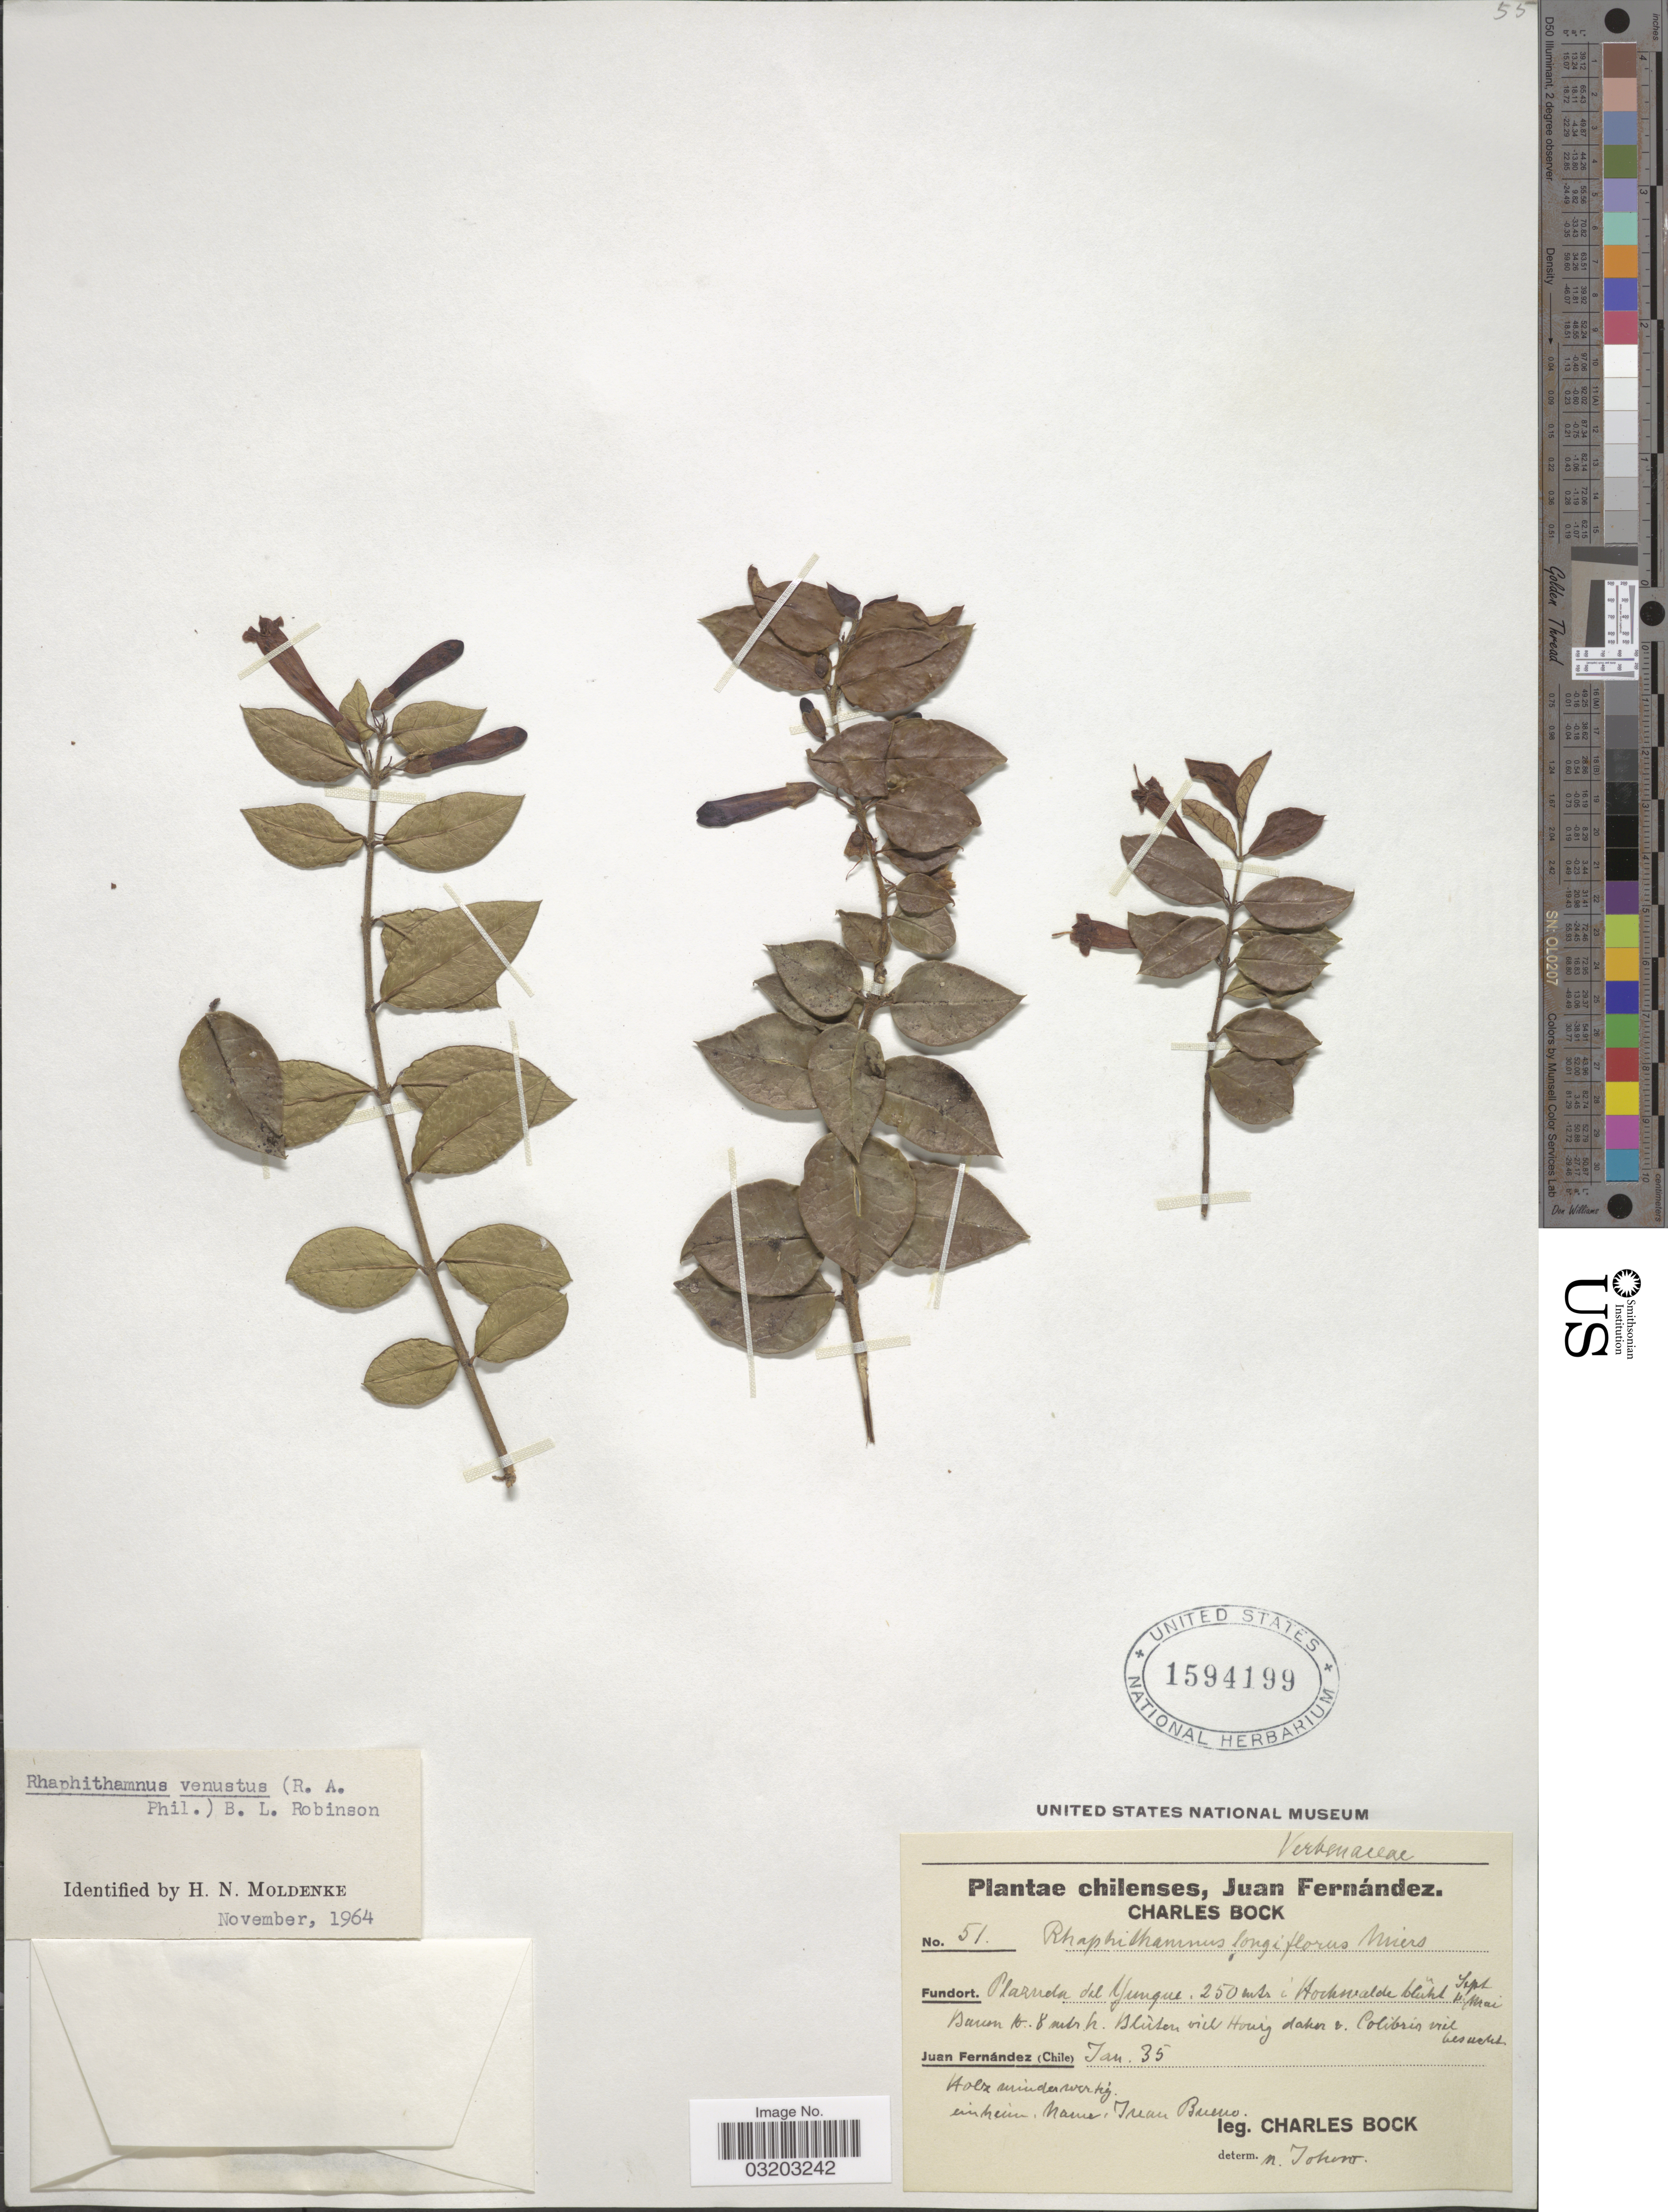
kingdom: Plantae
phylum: Tracheophyta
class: Magnoliopsida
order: Lamiales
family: Verbenaceae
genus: Rhaphithamnus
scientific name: Rhaphithamnus venustus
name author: (Phil.) B.L. Rob.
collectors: C. Bock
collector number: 51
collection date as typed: Transcribed d/m/y: /1/35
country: Chile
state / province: Valparaíso (V)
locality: Juan Fernández. Plazuela del Yunque.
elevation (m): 250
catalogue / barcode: US 1594199